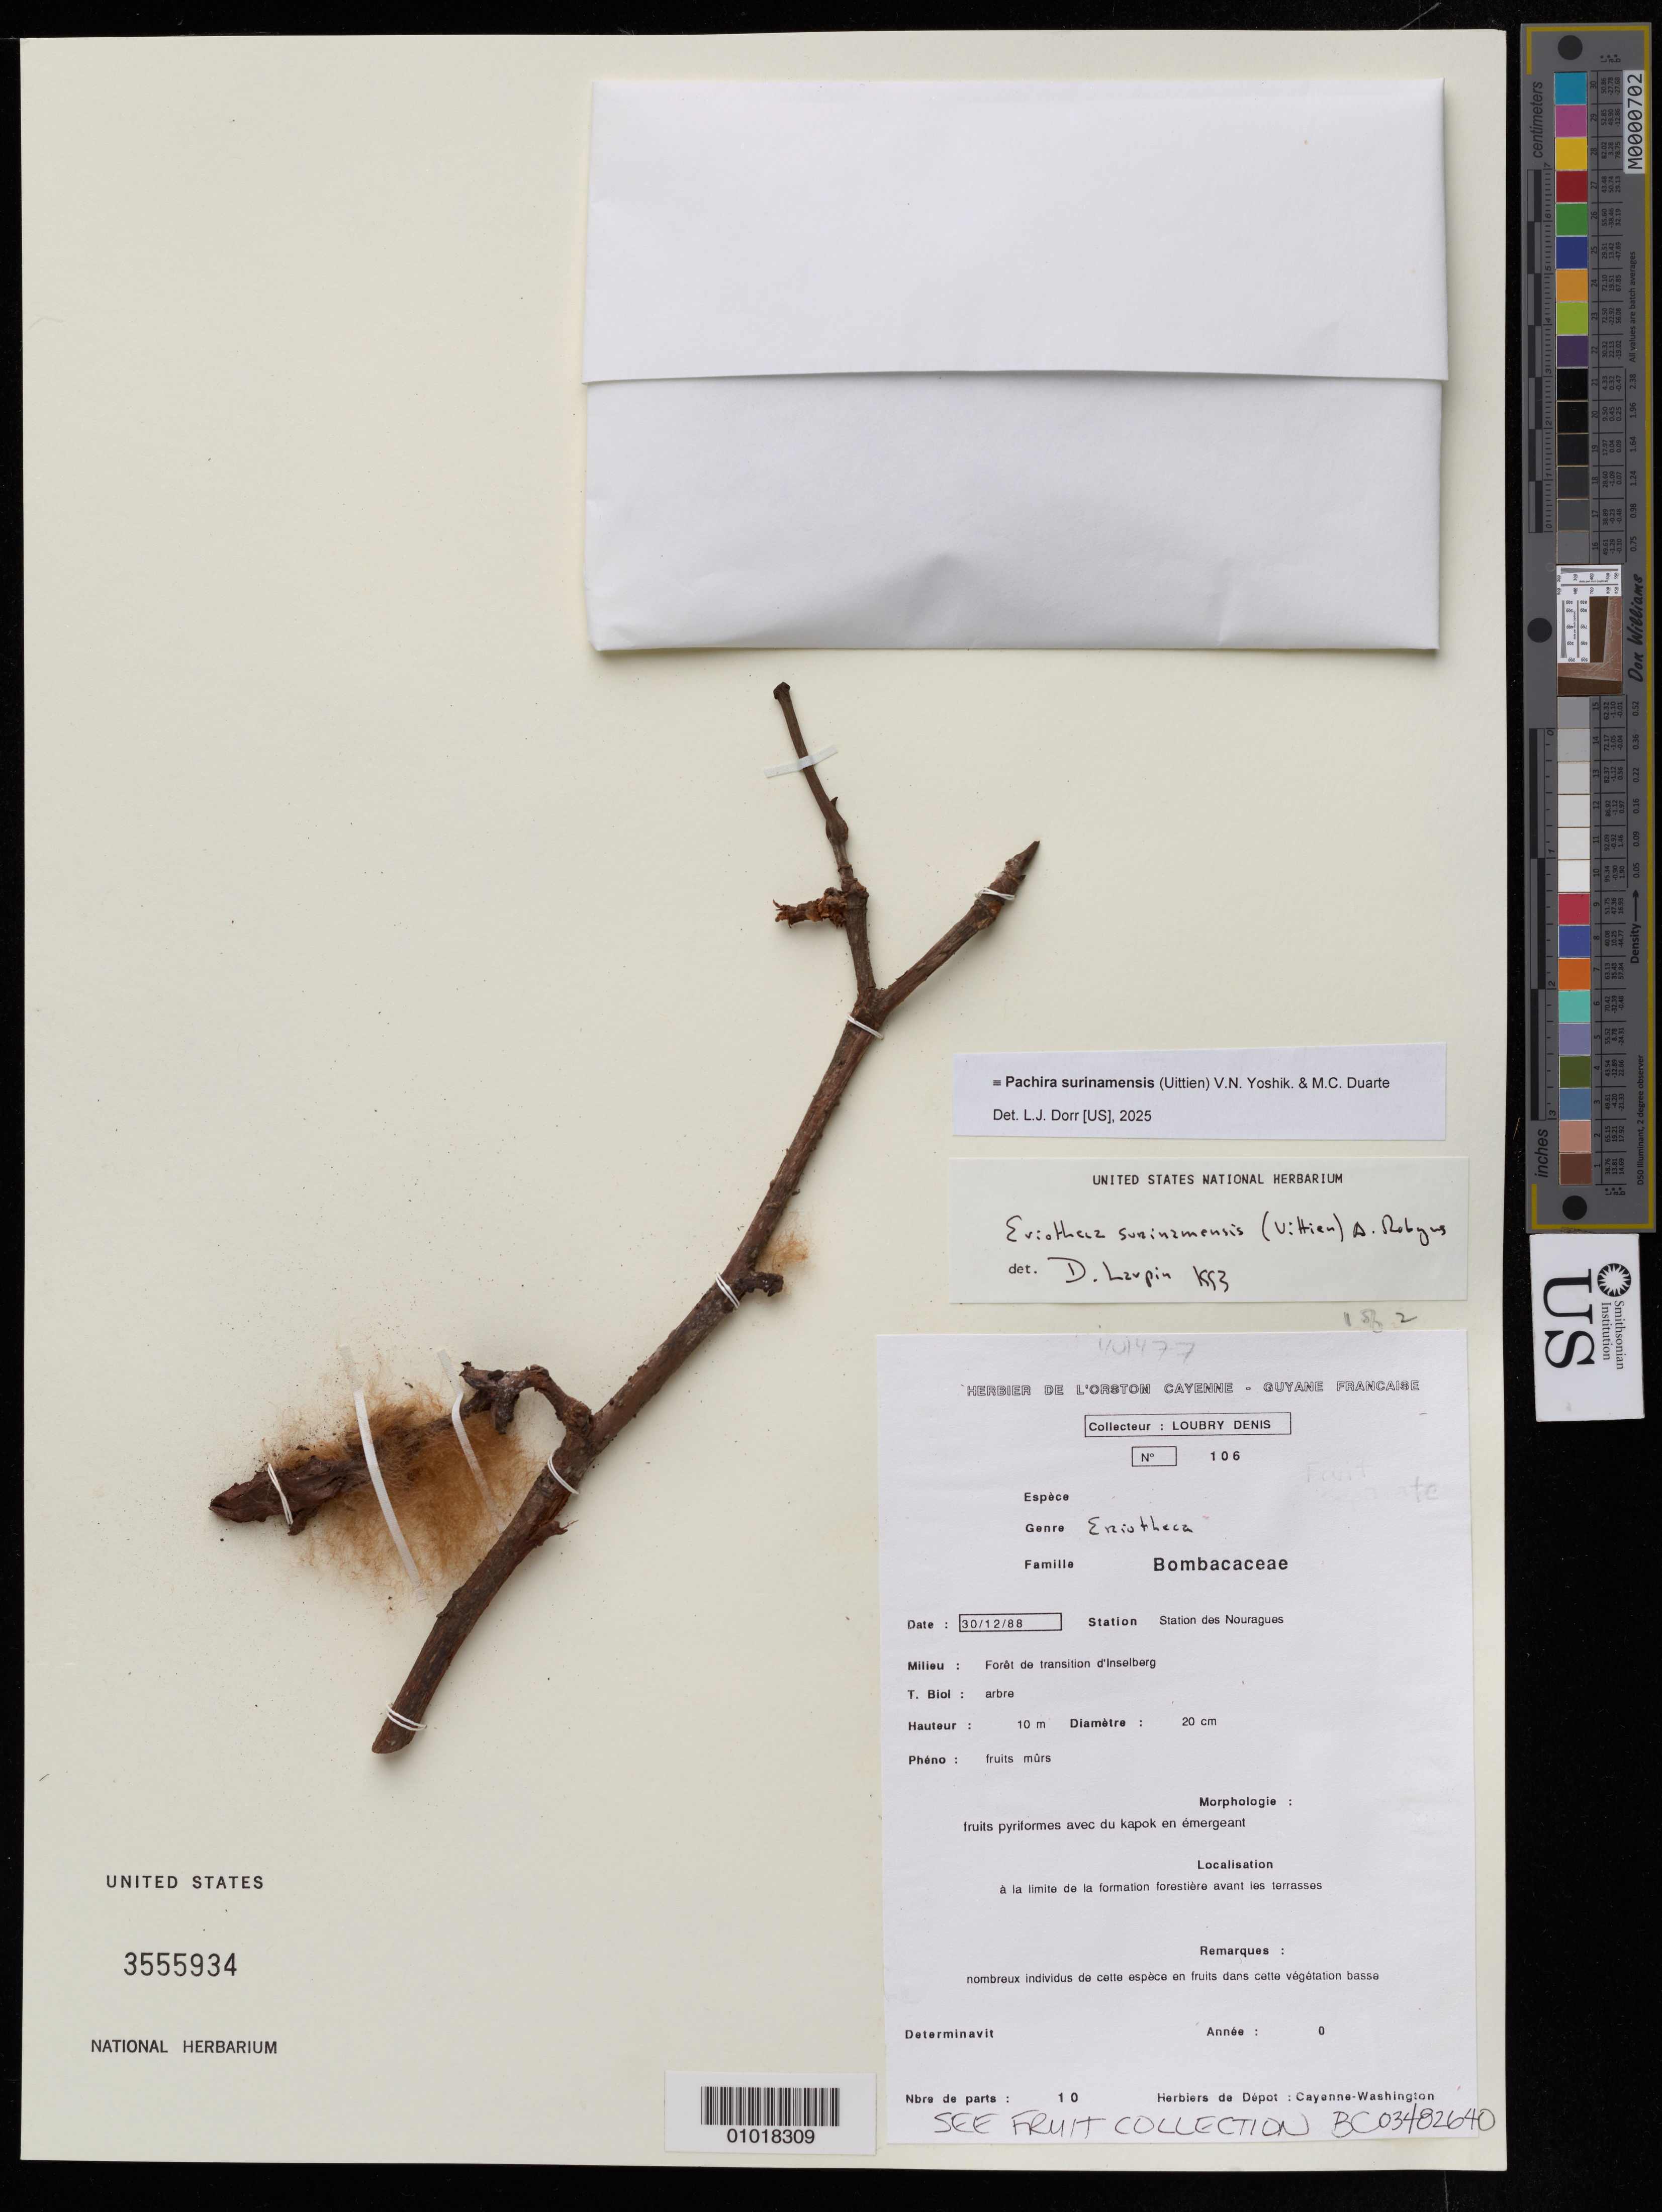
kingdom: Plantae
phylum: Tracheophyta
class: Magnoliopsida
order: Malvales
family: Malvaceae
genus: Pachira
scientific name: Pachira surinamensis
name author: (Uittien) V.N. Yoshik. & M.C. Duarte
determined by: Dorr, Laurence J., Curator (BOT), Smithsonian Institution - National Museum of Natural History (UNITED STATES)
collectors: D. Loubry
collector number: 106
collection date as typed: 30-Dec-88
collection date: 1988-12-30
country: French Guiana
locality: Station des Nouragues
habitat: Foret de transition d'inselerg, a la limite de la formation forestiere avant les terrasses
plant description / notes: Bulky Fruit BC 03482640; Sheet 1 of 2 Sheet 2: USNH 3555933; BC 01018307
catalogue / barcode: US 3555934